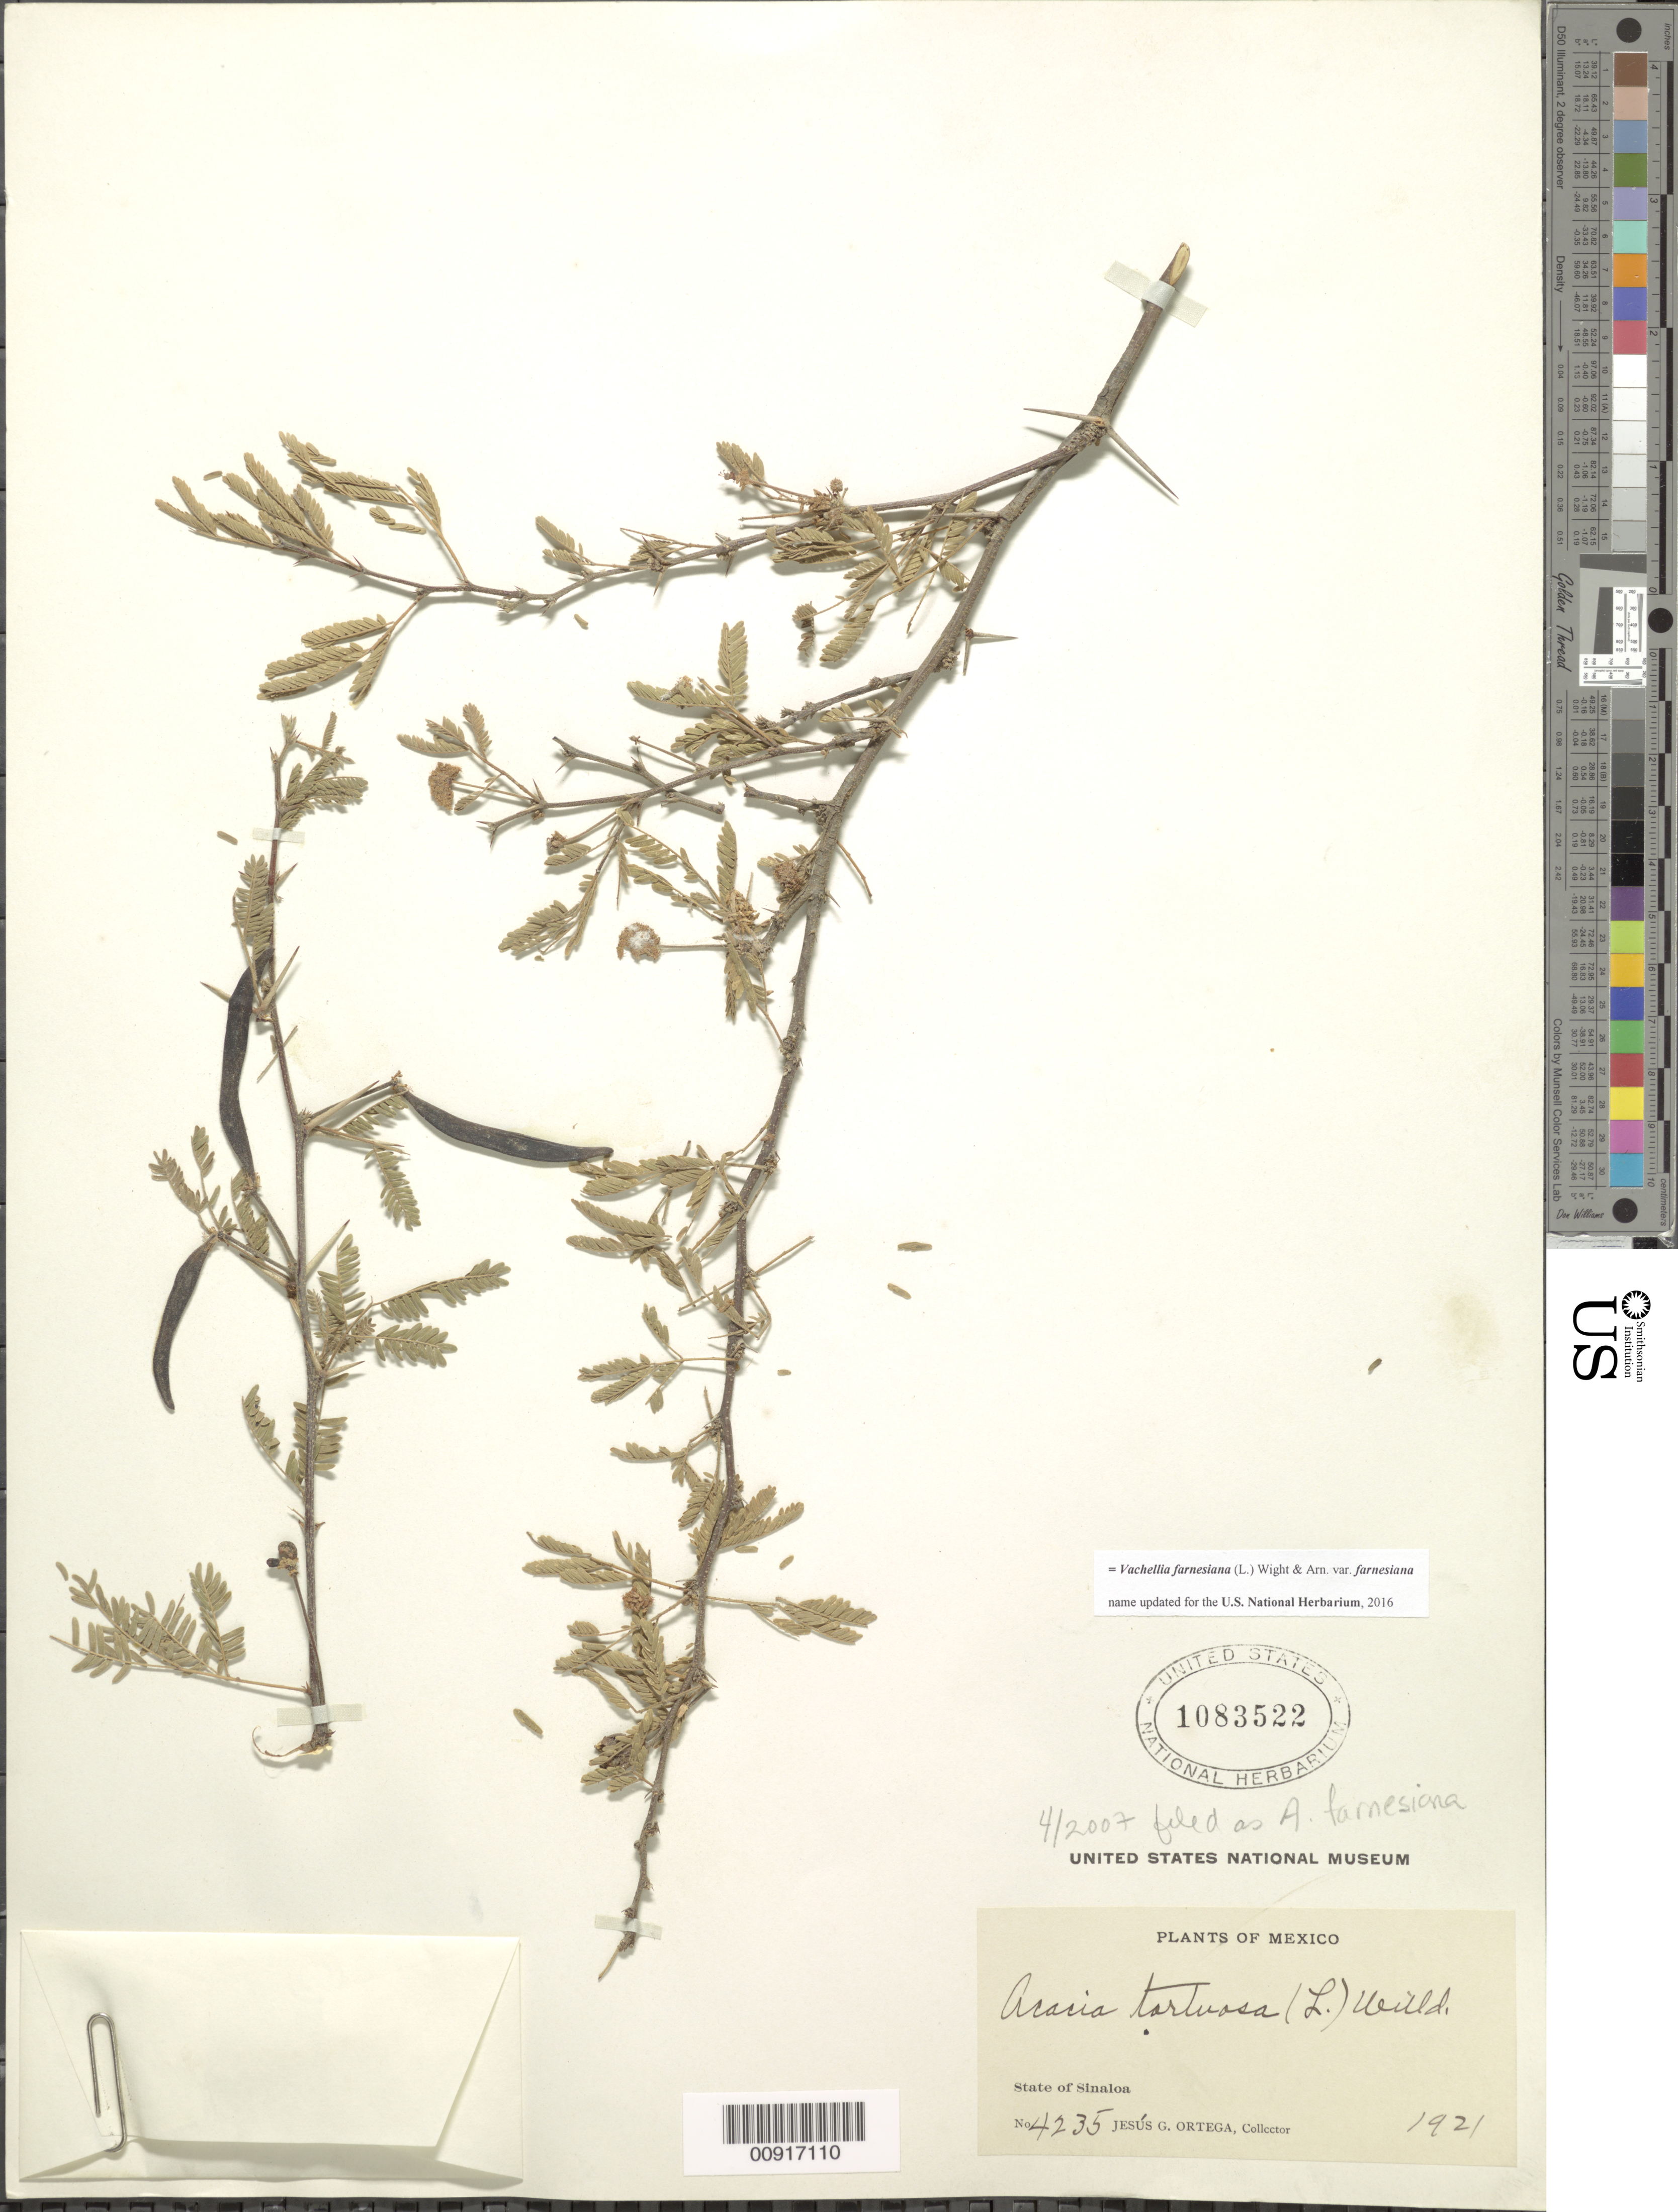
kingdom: Plantae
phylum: Tracheophyta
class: Magnoliopsida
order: Fabales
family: Fabaceae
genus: Vachellia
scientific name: Vachellia farnesiana var. farnesiana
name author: (L.) Wight & Arn.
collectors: J. Ortega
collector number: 4235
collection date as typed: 1921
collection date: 1921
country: Mexico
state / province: Sinaloa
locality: State of Sinaloa.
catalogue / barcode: US 1083522